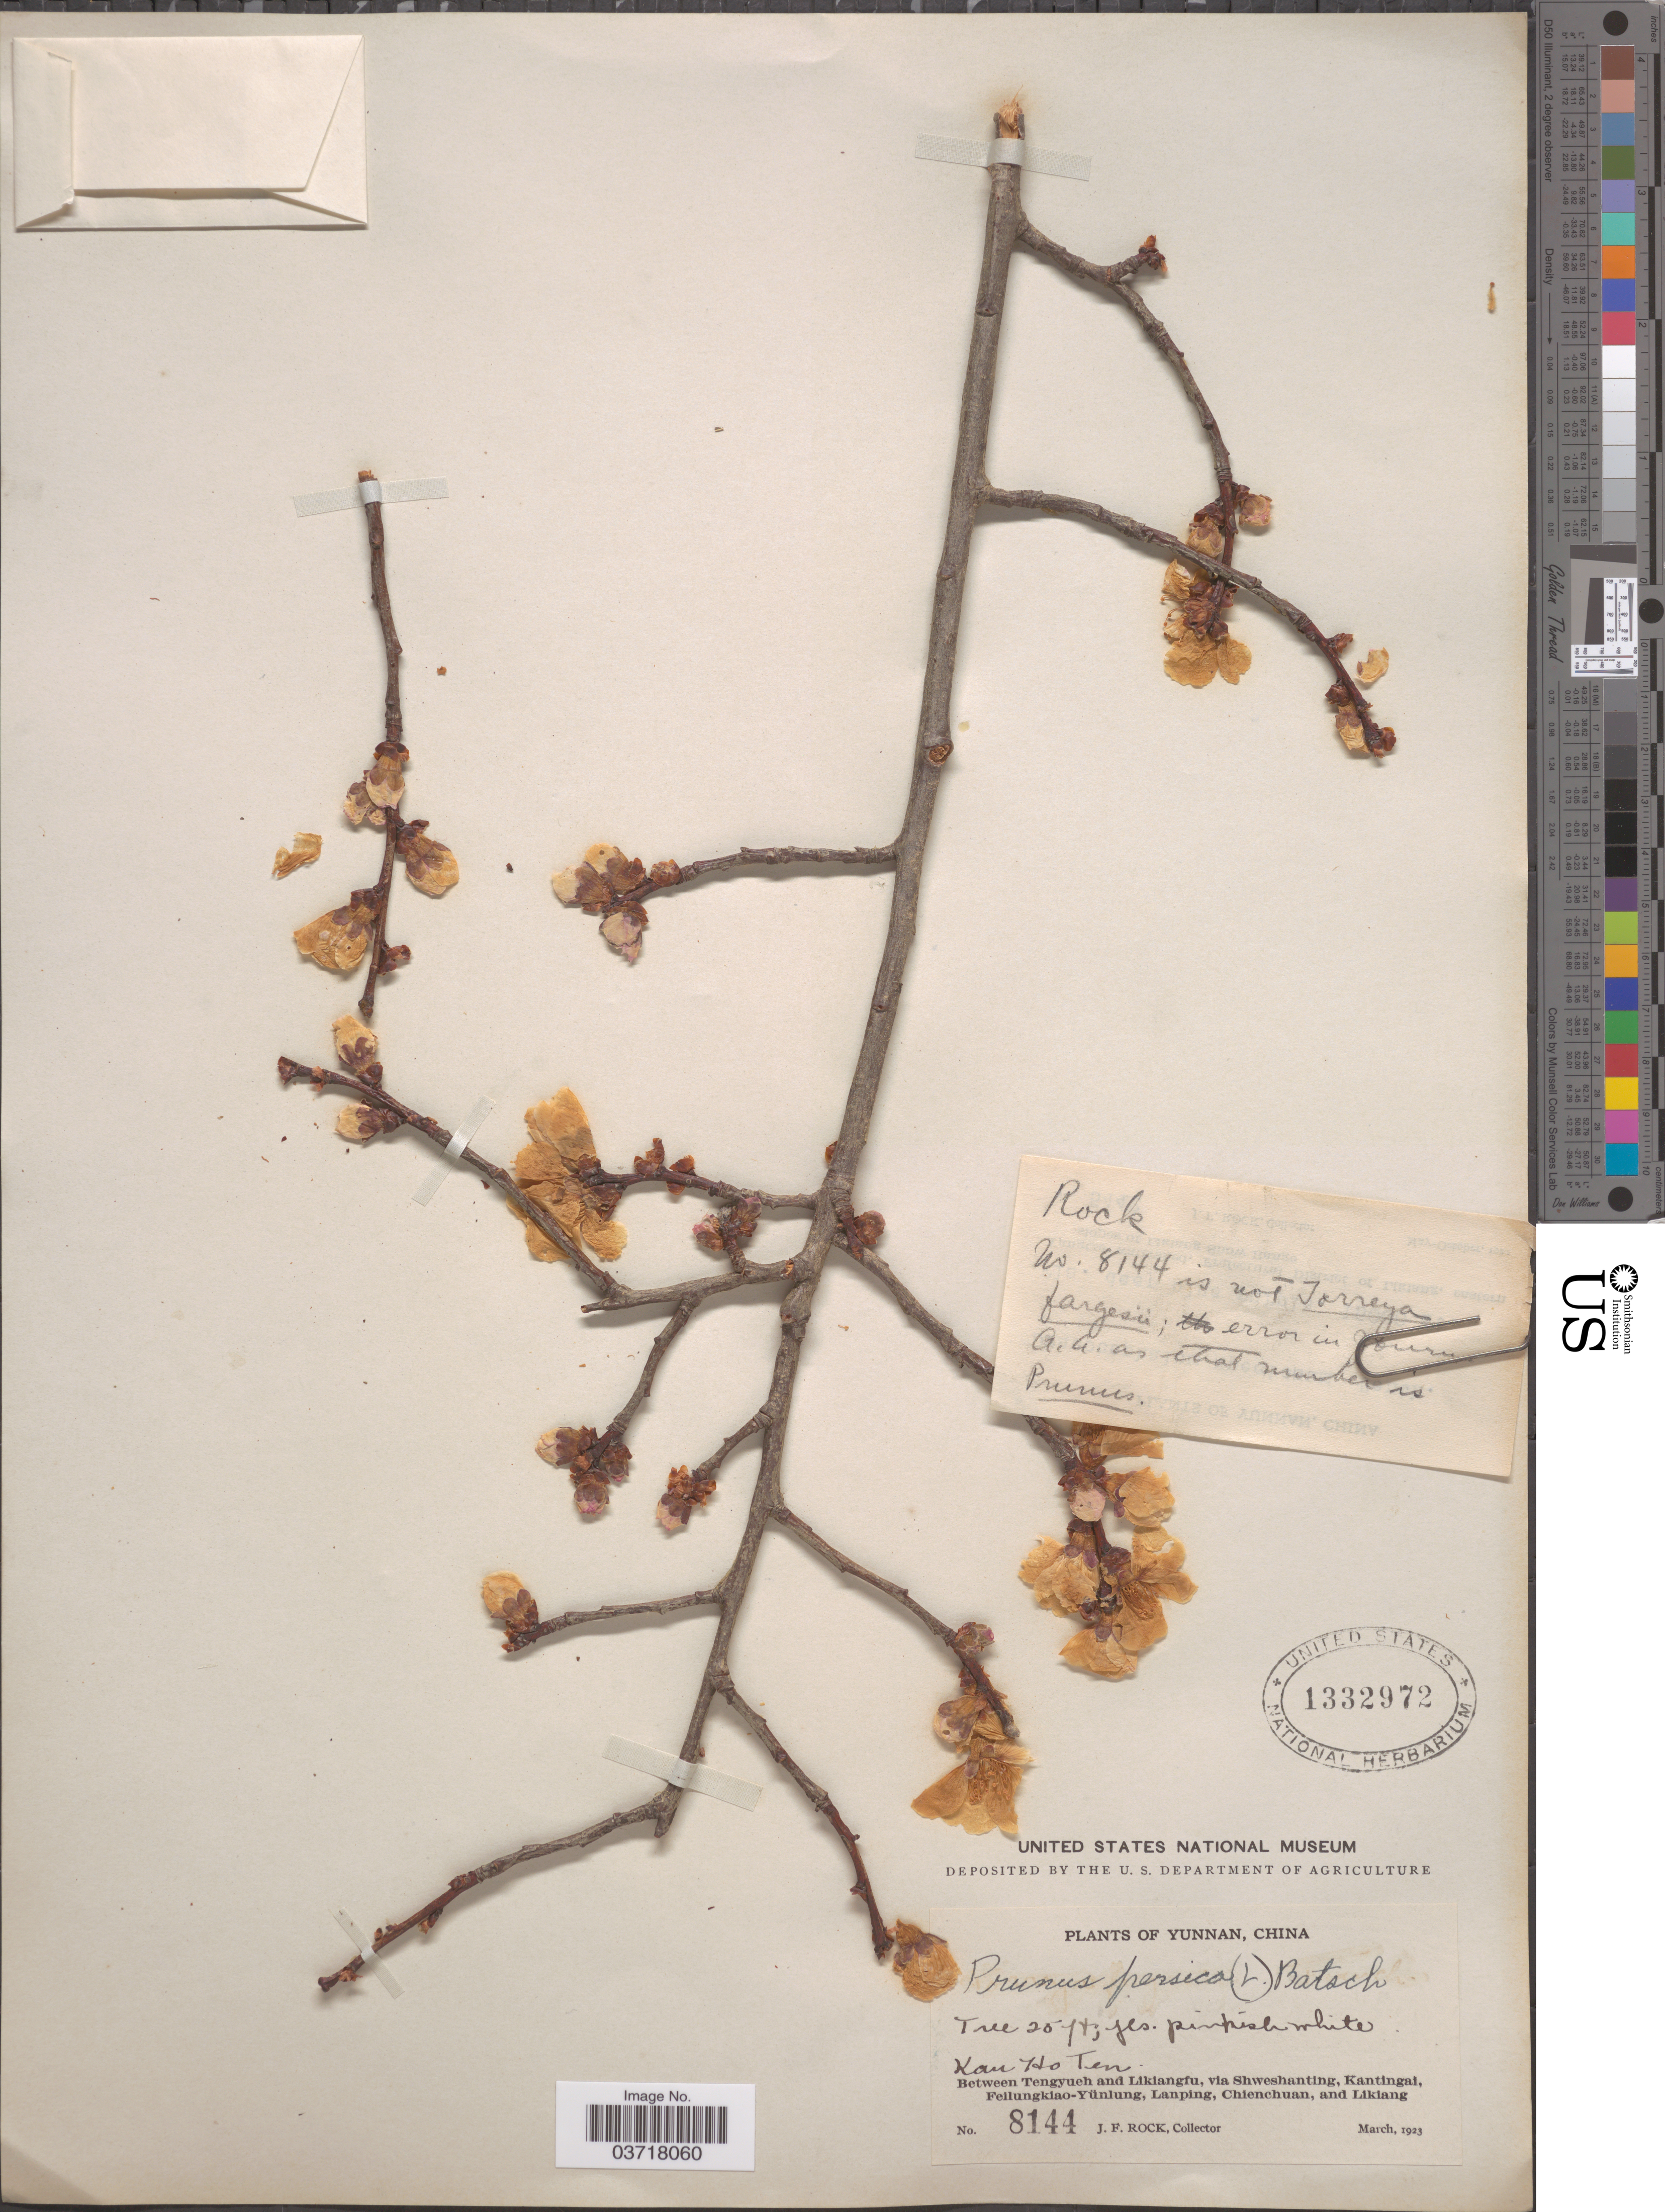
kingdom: Plantae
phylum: Tracheophyta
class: Magnoliopsida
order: Rosales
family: Rosaceae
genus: Prunus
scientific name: Prunus persica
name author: (L.) Batsch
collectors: J. Rock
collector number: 8144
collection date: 1923-03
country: China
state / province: Yunnan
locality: Kan Ho Ten. Between Tengyueh and Likiangfu, via Shweshanting, Kantingai, Feilungkiao-Yünlung, Lanping, Chienchuan, and Likiang.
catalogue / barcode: US 1332972